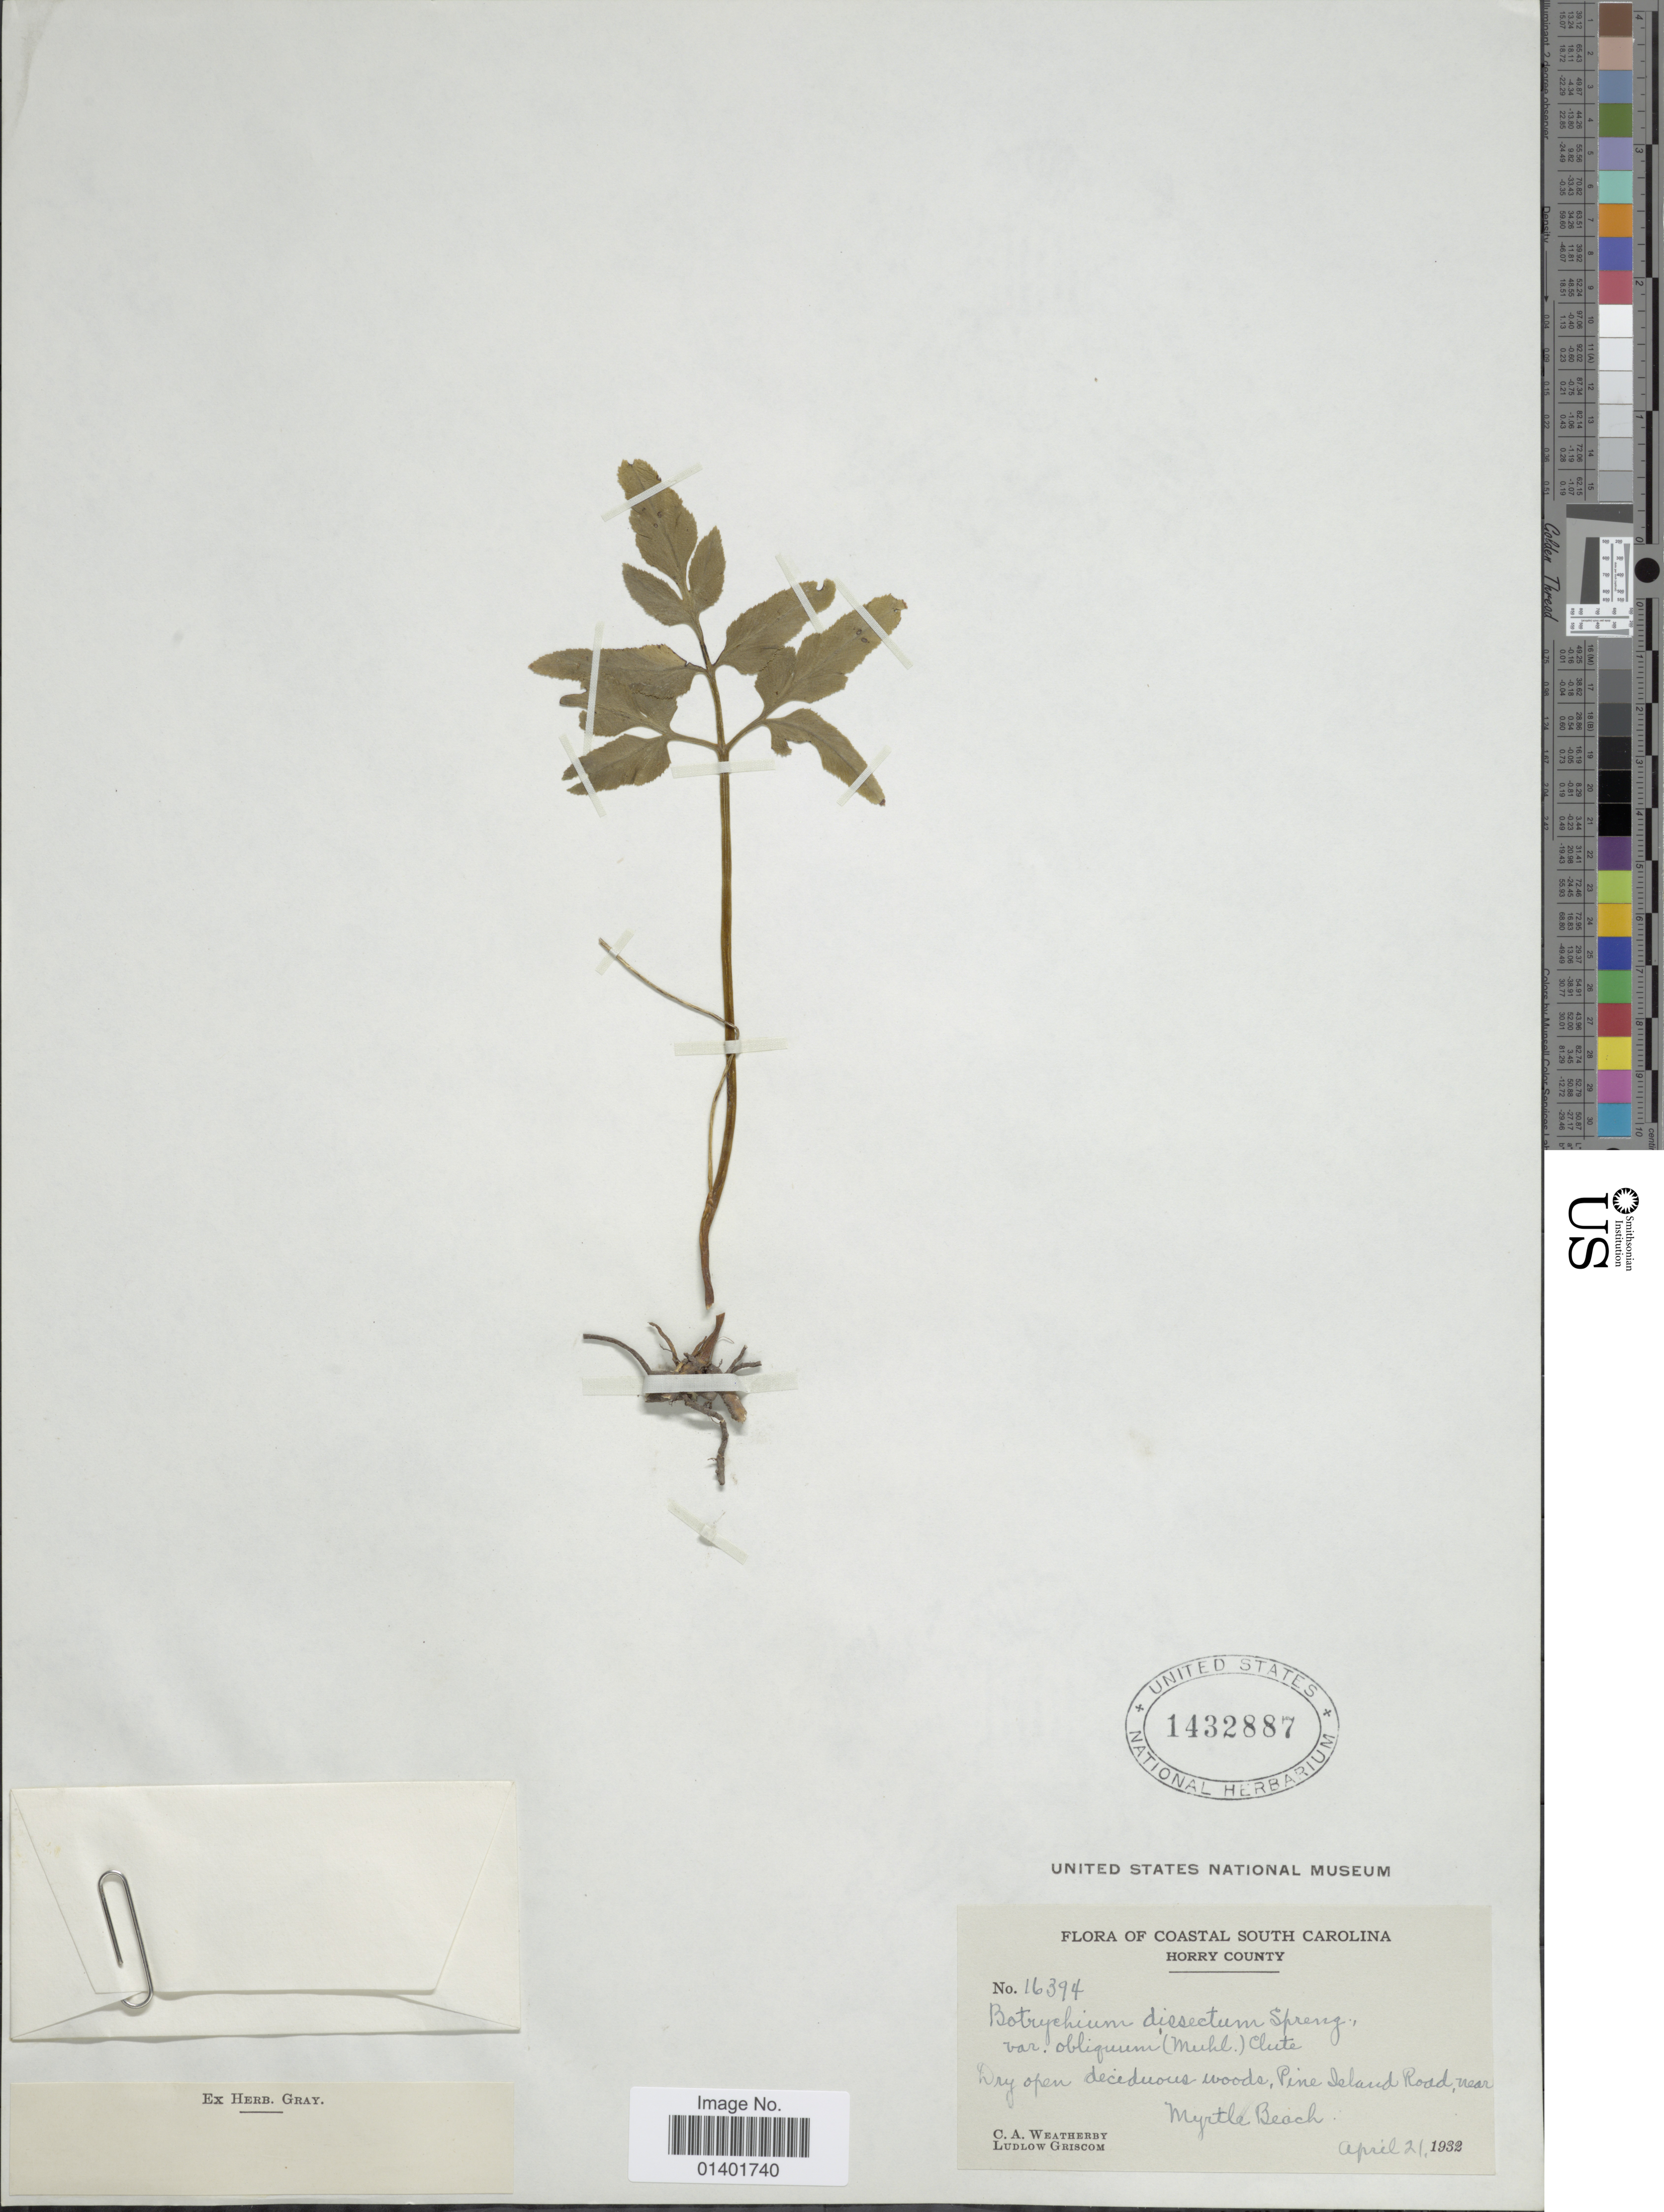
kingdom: Plantae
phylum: Tracheophyta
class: Polypodiopsida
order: Ophioglossales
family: Ophioglossaceae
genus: Botrychium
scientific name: Botrychium dissectum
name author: Spreng.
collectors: C. A. Weatherby & L. Griscom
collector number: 16394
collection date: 1932-04-02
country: United States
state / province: South Carolina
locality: Horry County, Dry open deciduous woods, Pine Delaud Road, near Myrtle Beach.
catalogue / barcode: US 1432887